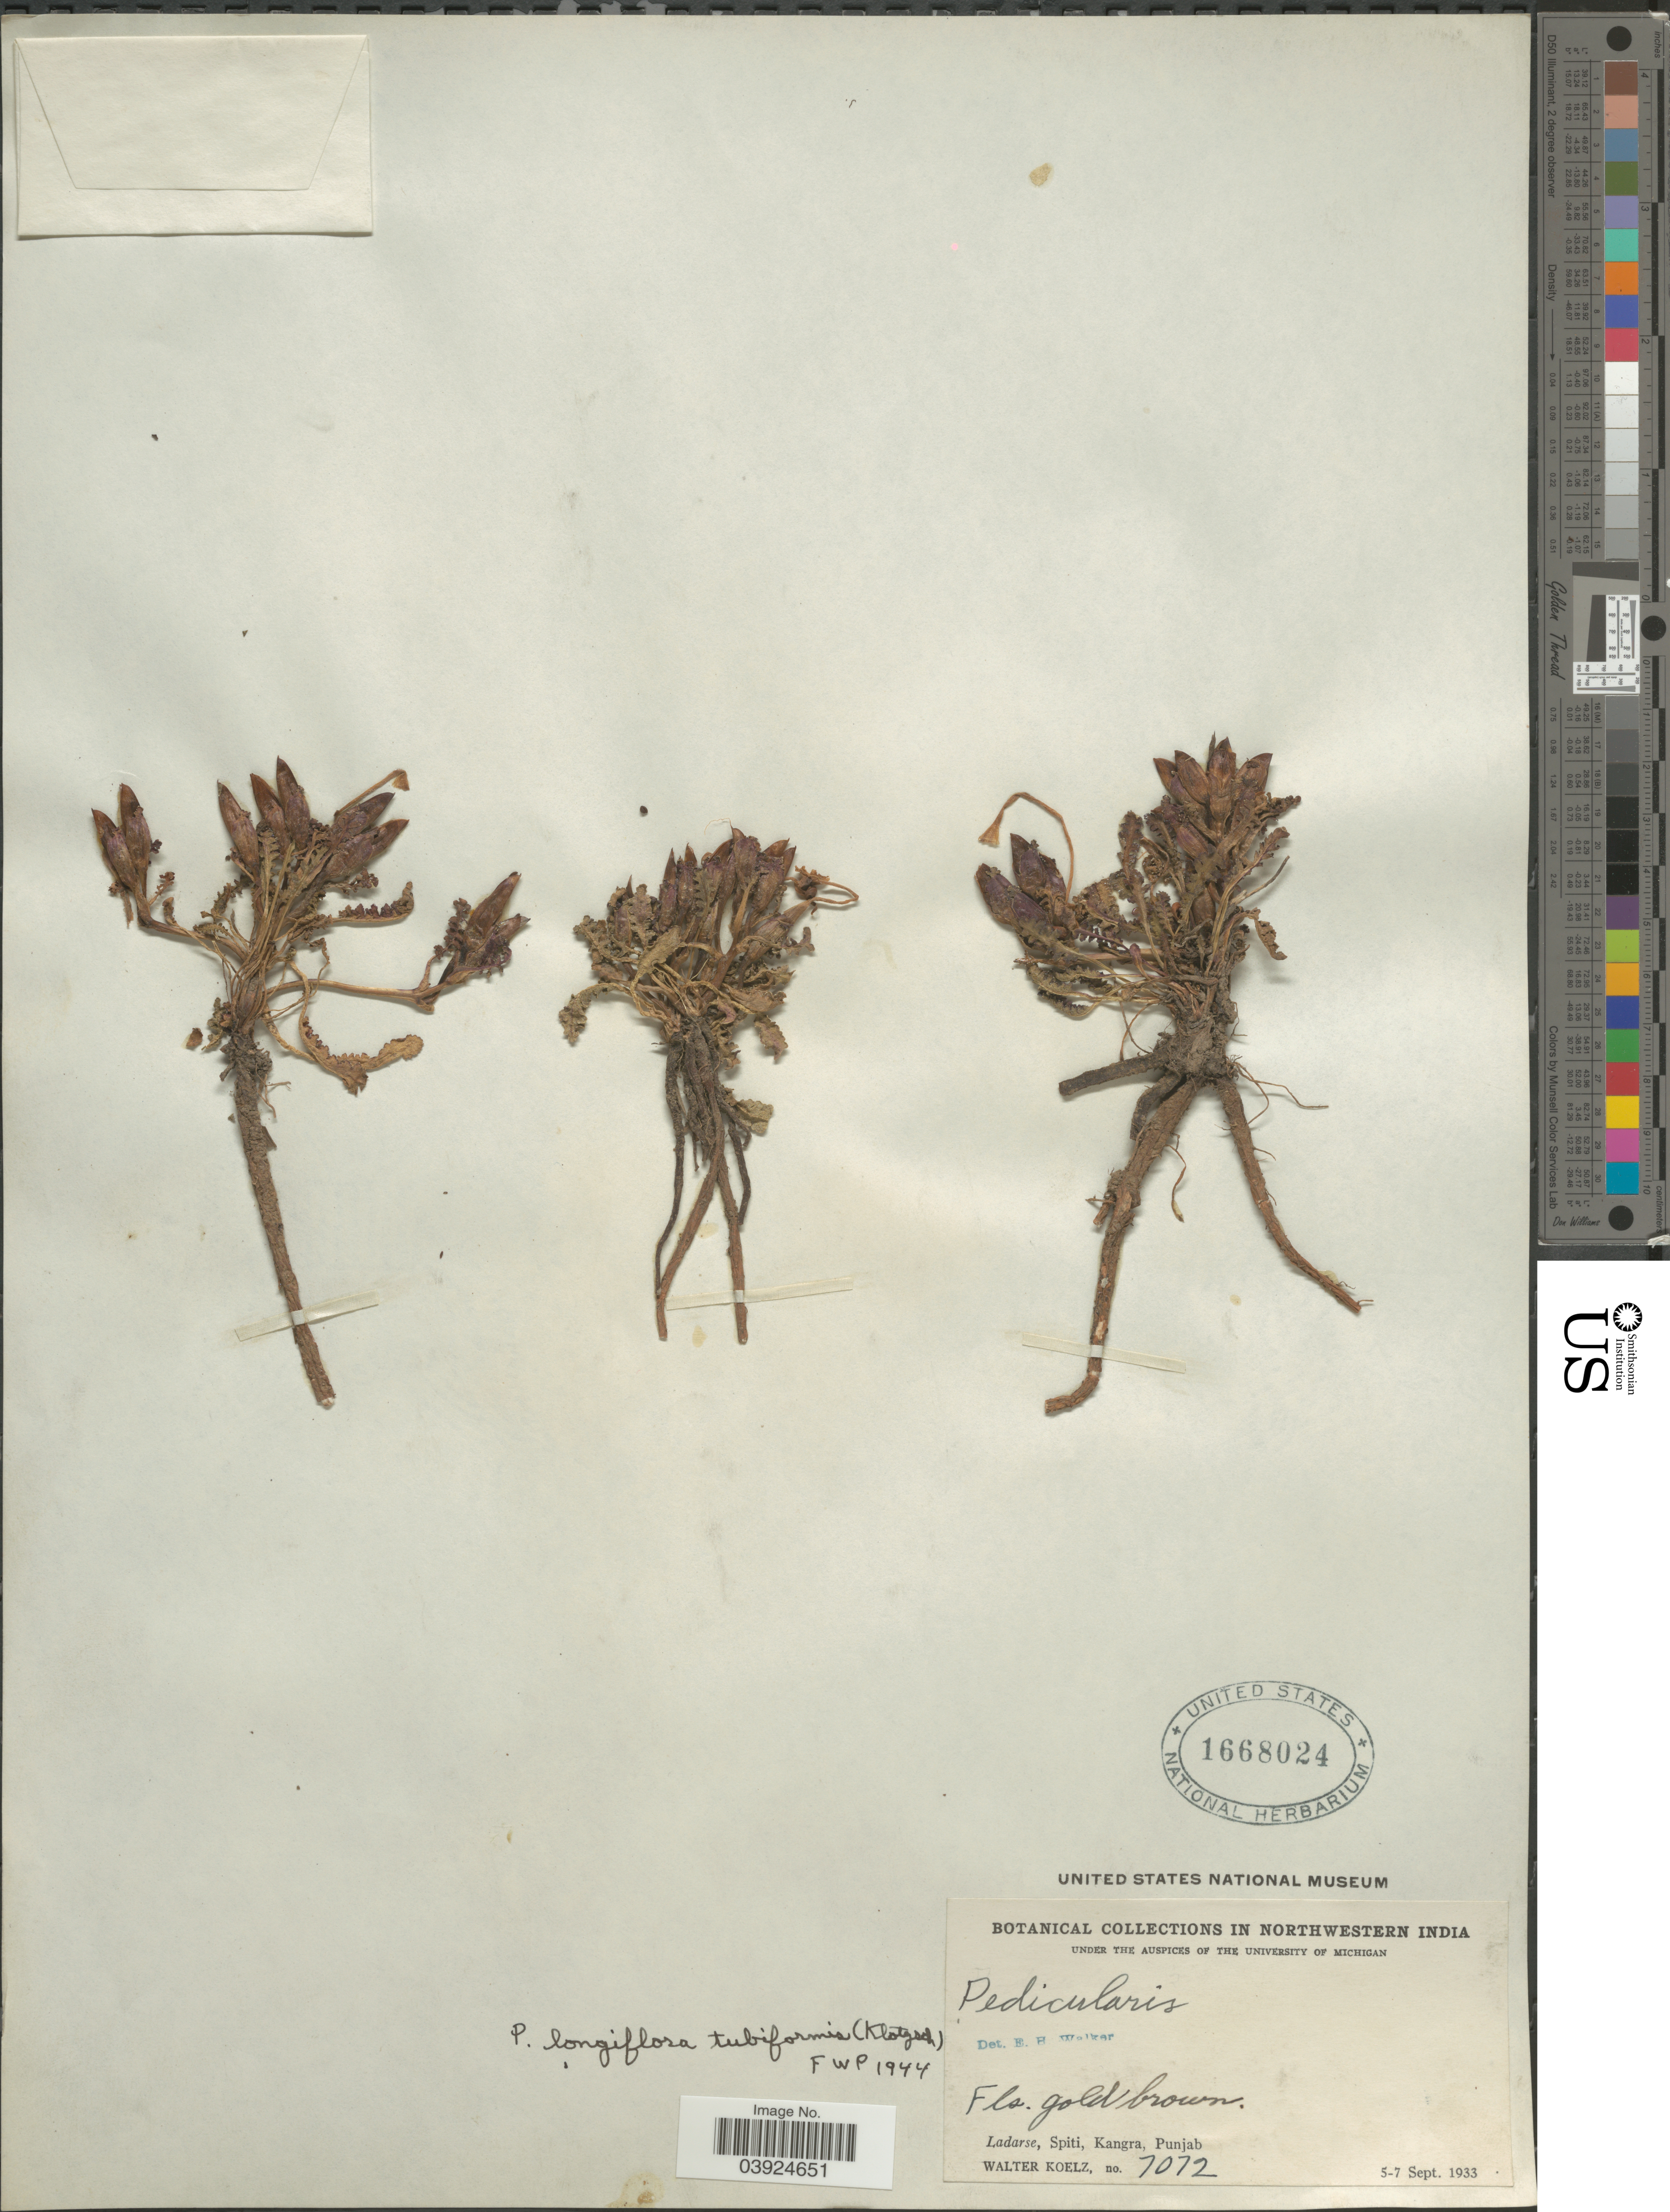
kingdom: Plantae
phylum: Tracheophyta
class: Magnoliopsida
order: Lamiales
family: Orobanchaceae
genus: Pedicularis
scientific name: Pedicularis longiflora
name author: Rudolph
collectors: W. N. Koelz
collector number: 7072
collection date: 1933-09-05/1933-09-07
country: India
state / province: Punjab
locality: Northwestern India. Ladarse, Spiti, Kangra.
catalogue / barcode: US 1668024